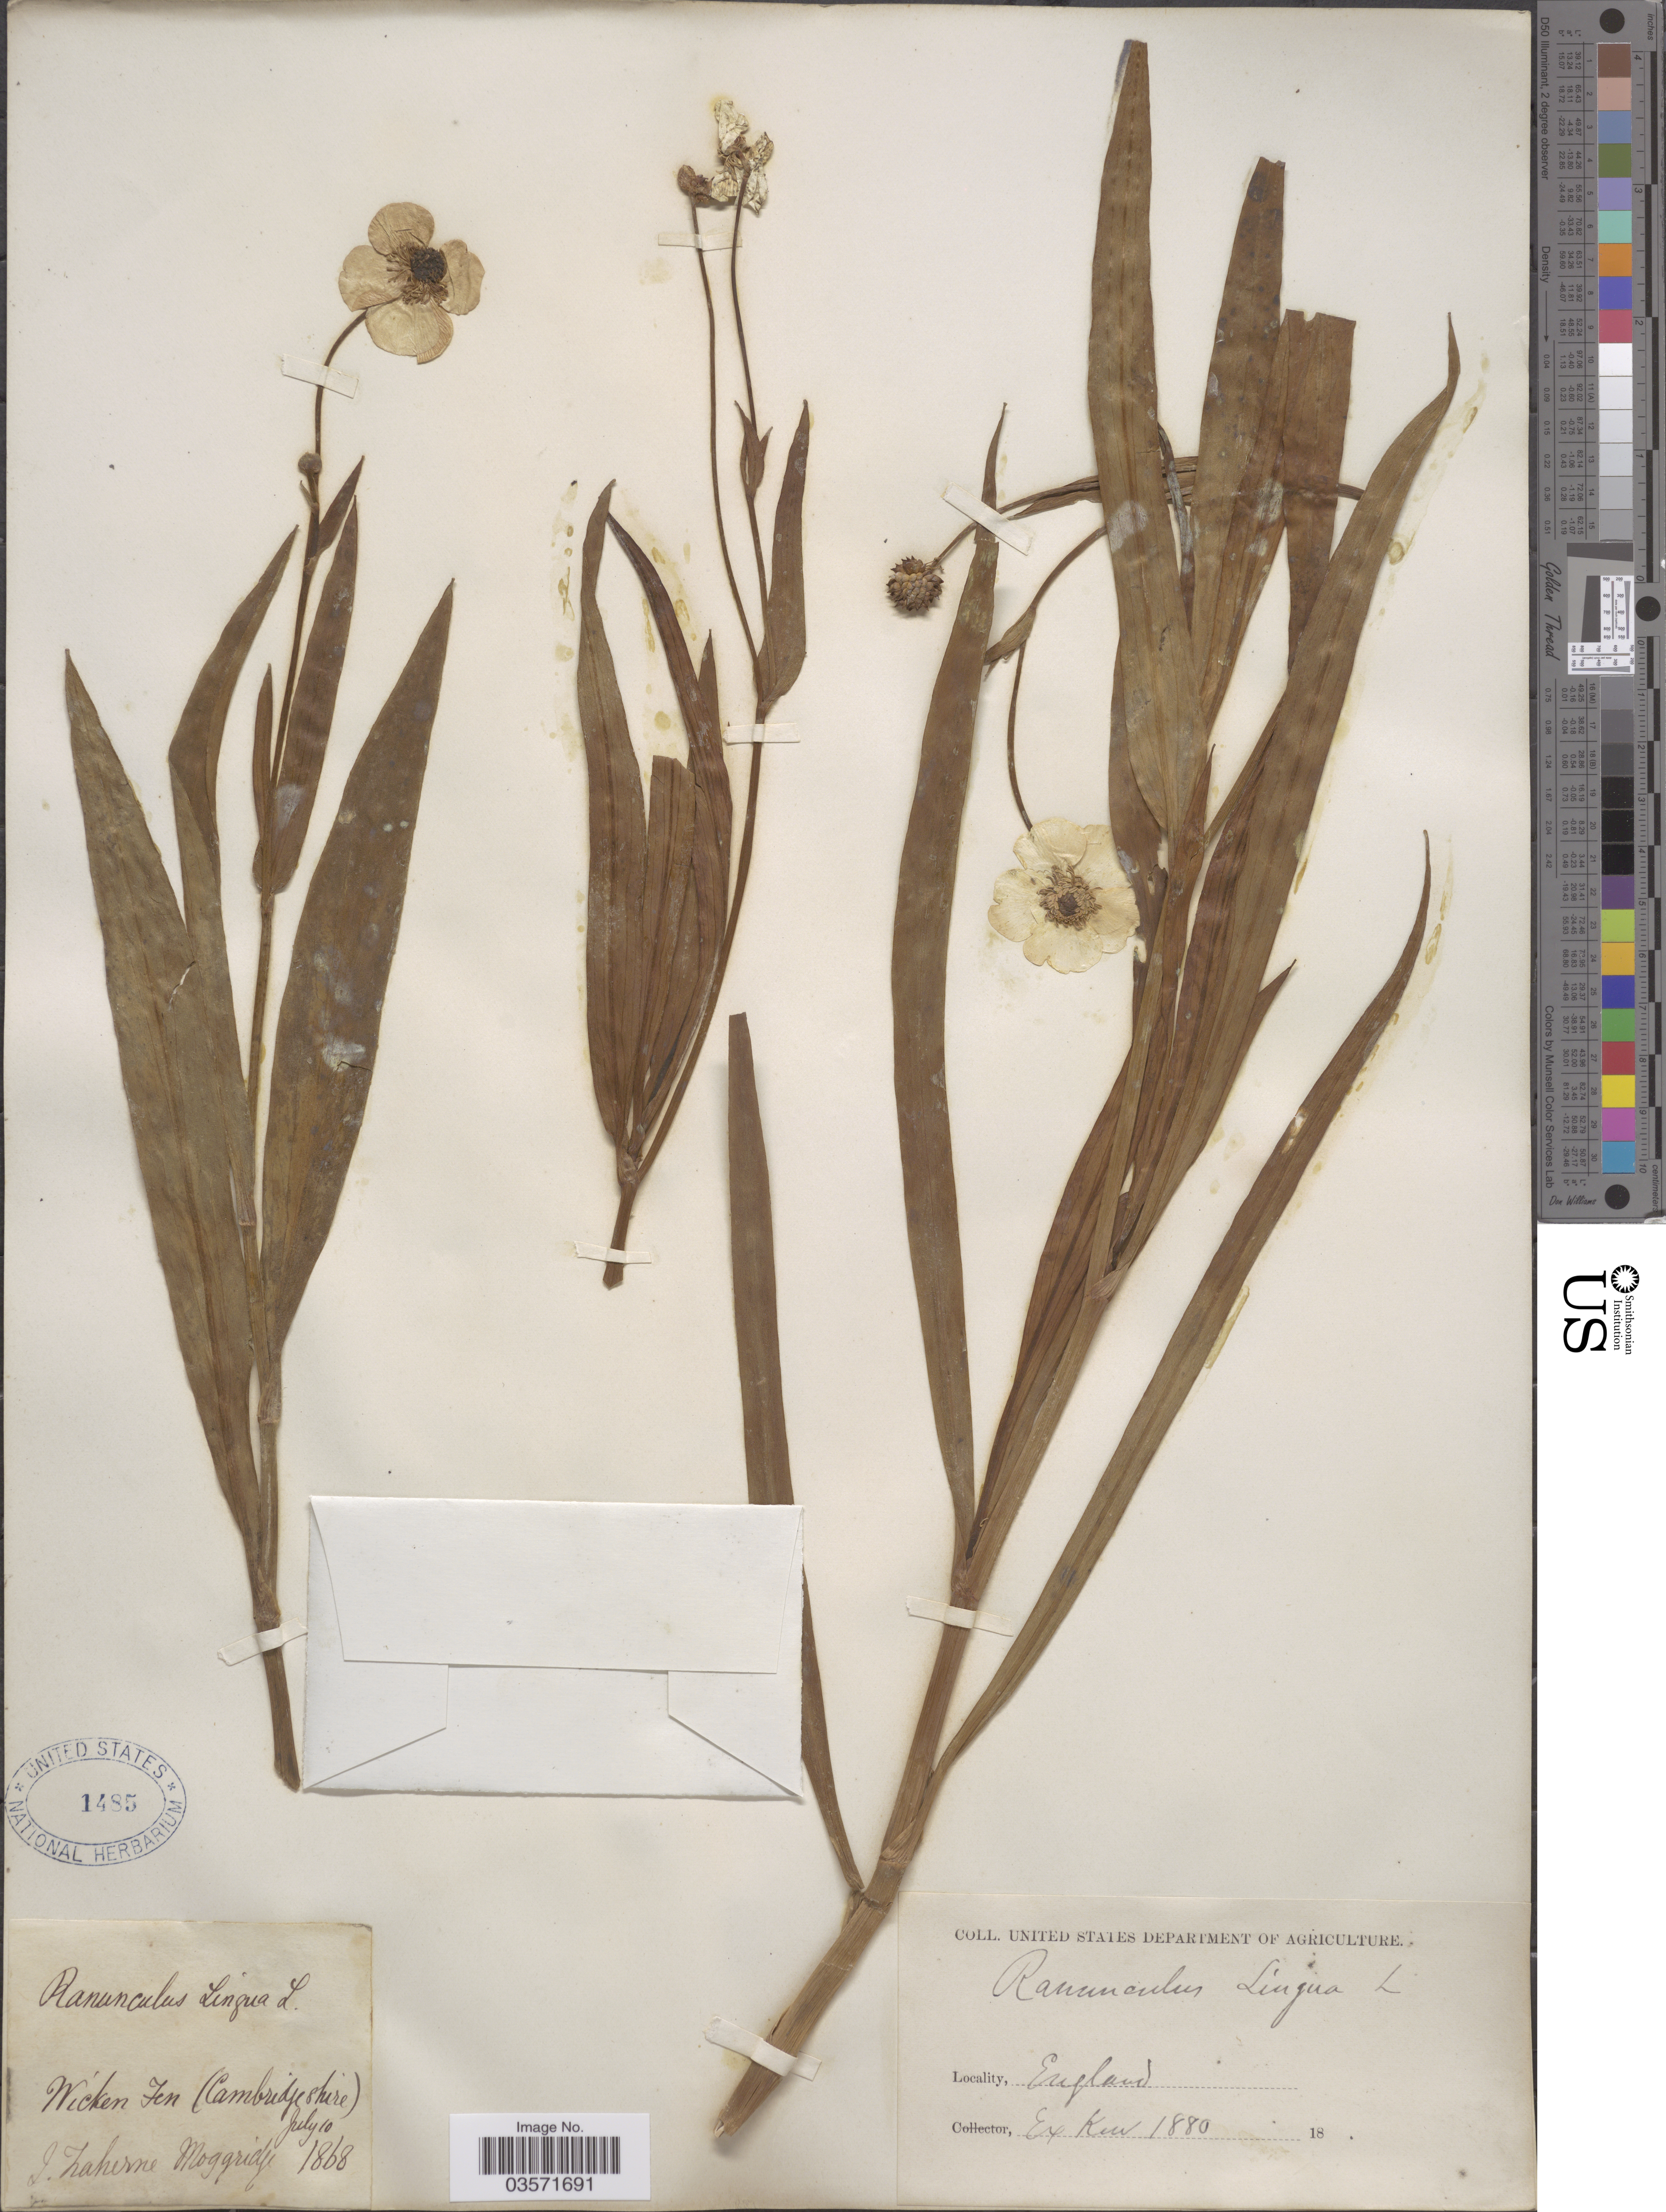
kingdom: Plantae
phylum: Tracheophyta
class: Magnoliopsida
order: Ranunculales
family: Ranunculaceae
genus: Ranunculus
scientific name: Ranunculus lingua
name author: L.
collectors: J. T. Moggridge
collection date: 1868-07-10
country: United Kingdom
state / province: England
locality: Wicken Fen (Cambridge shire).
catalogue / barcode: US 1485